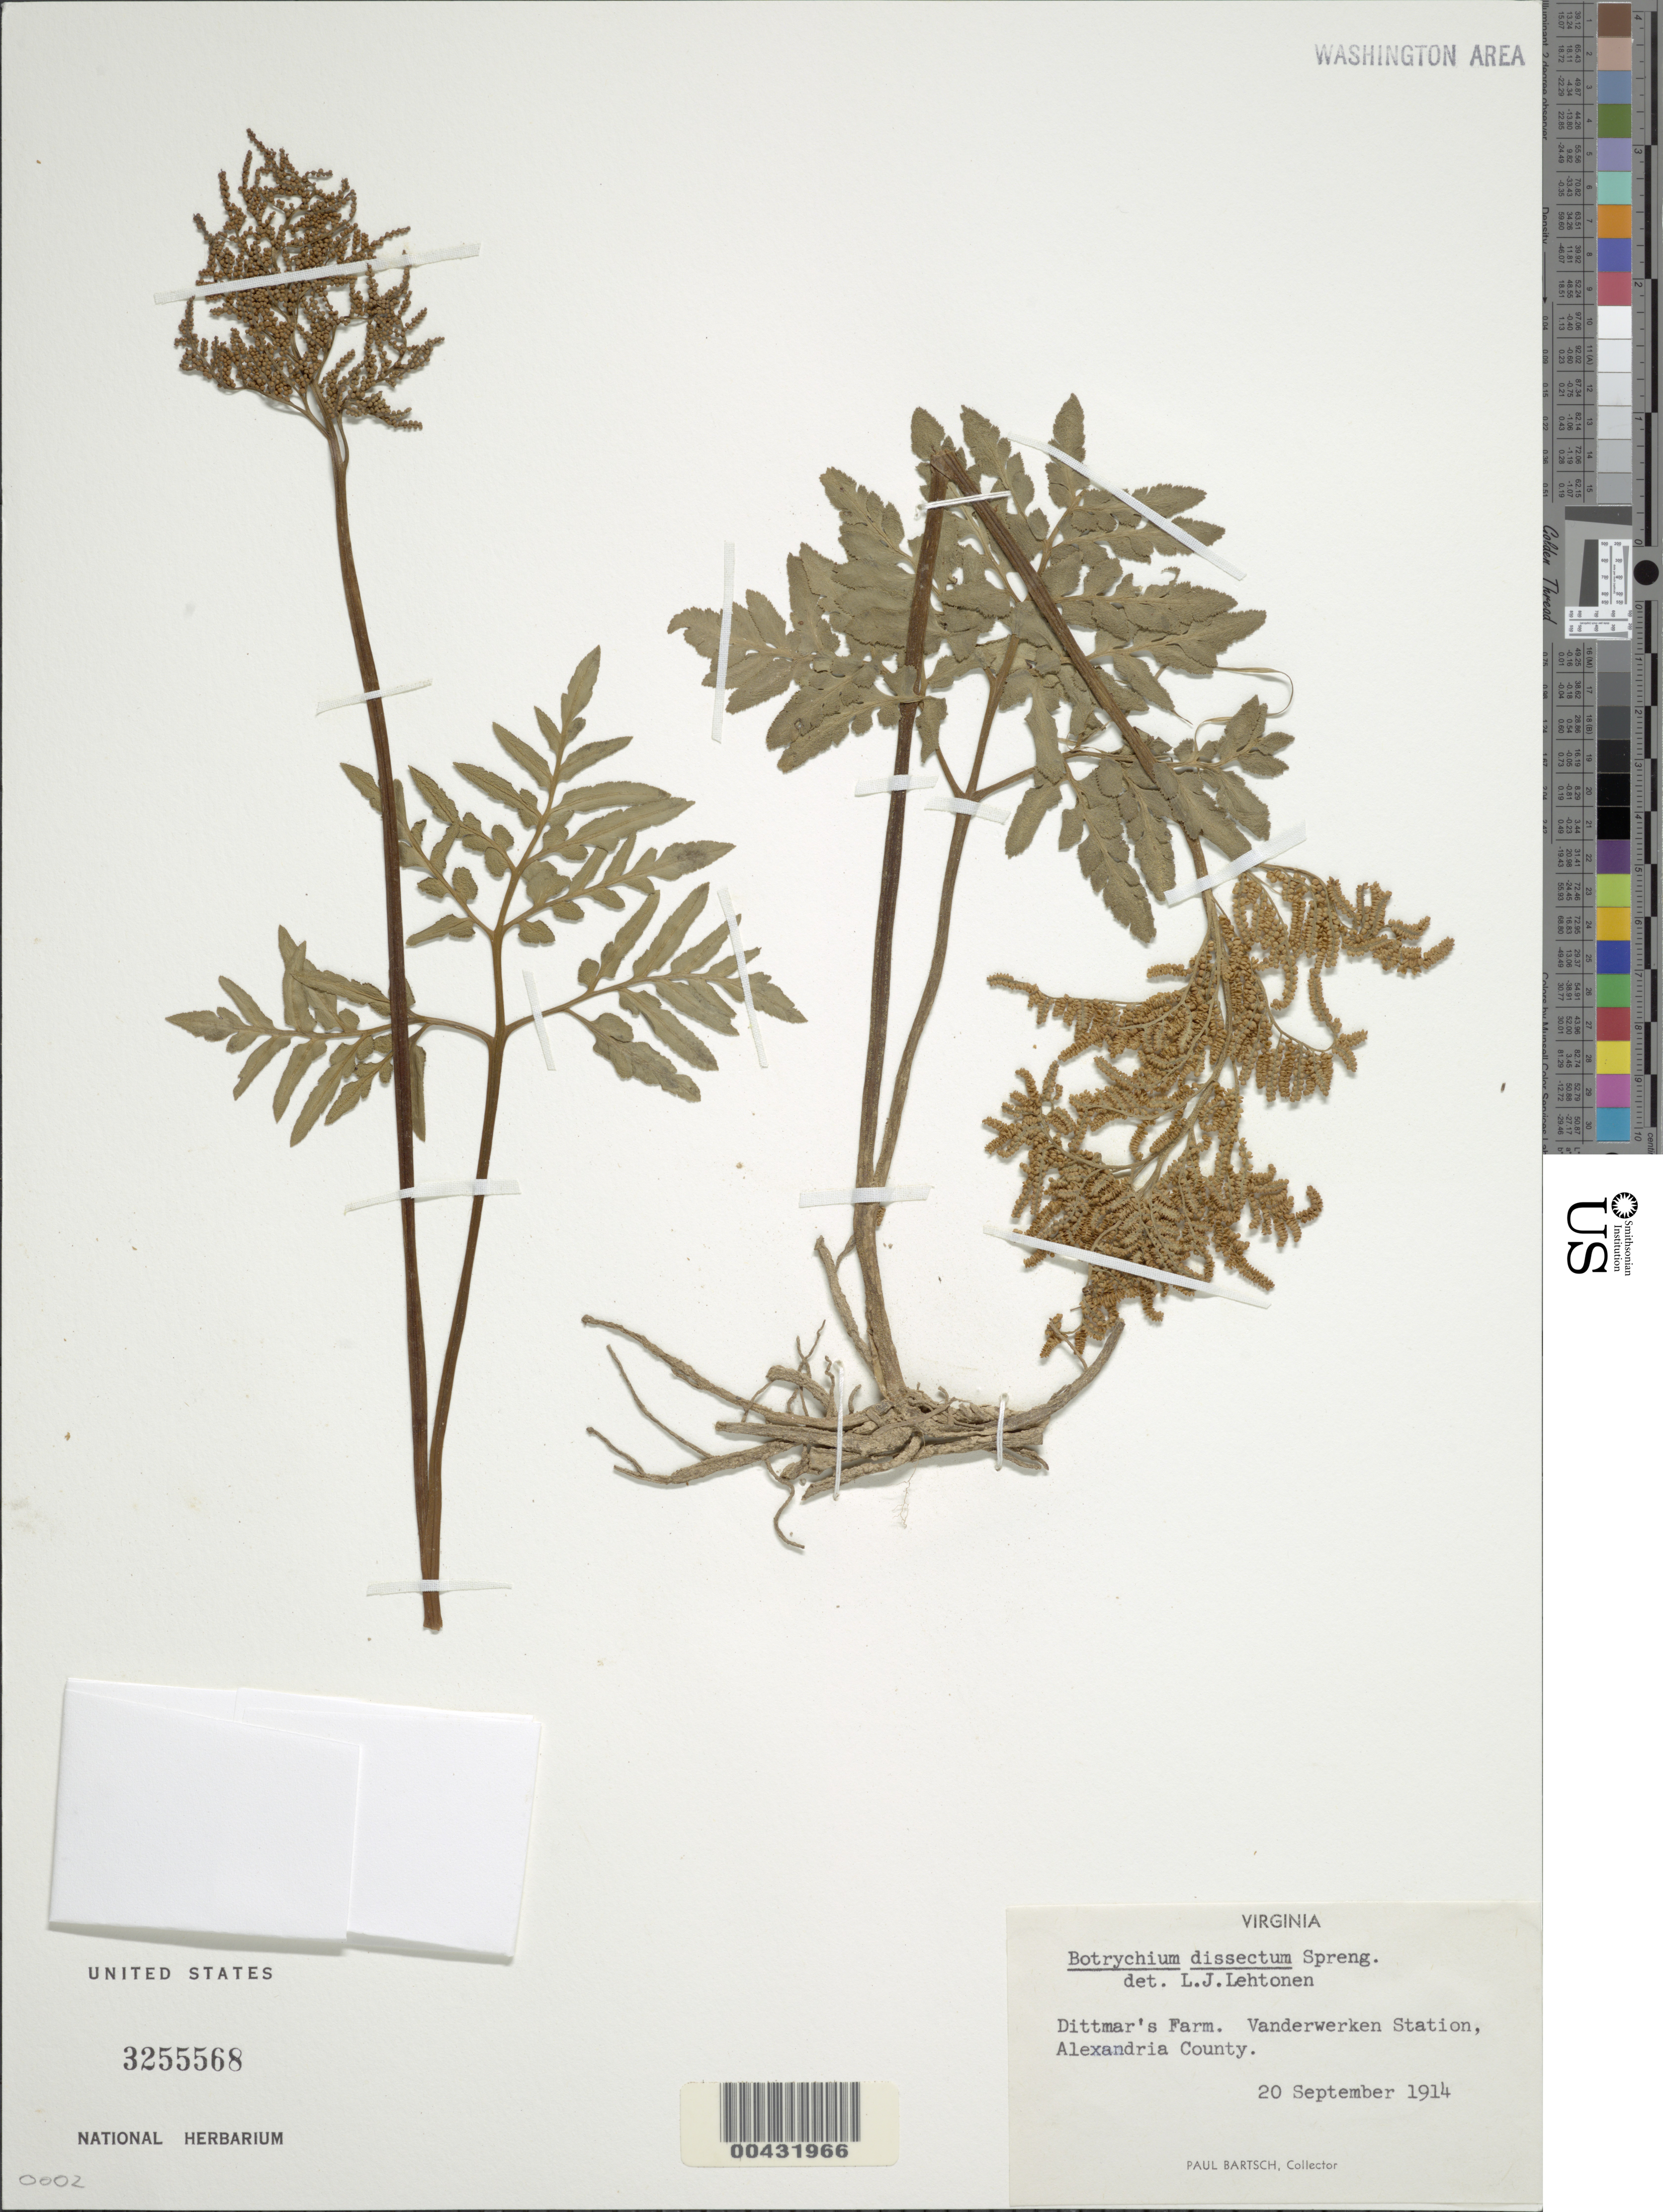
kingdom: Plantae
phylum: Tracheophyta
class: Polypodiopsida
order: Ophioglossales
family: Ophioglossaceae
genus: Botrychium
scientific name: Botrychium dissectum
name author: Spreng.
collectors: P. Bartsch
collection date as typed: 20 Sep 1914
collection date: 1914-09-20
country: United States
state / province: Virginia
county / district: Arlington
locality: Dittmar's Farm, Vanderwerken Station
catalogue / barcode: US 3255568